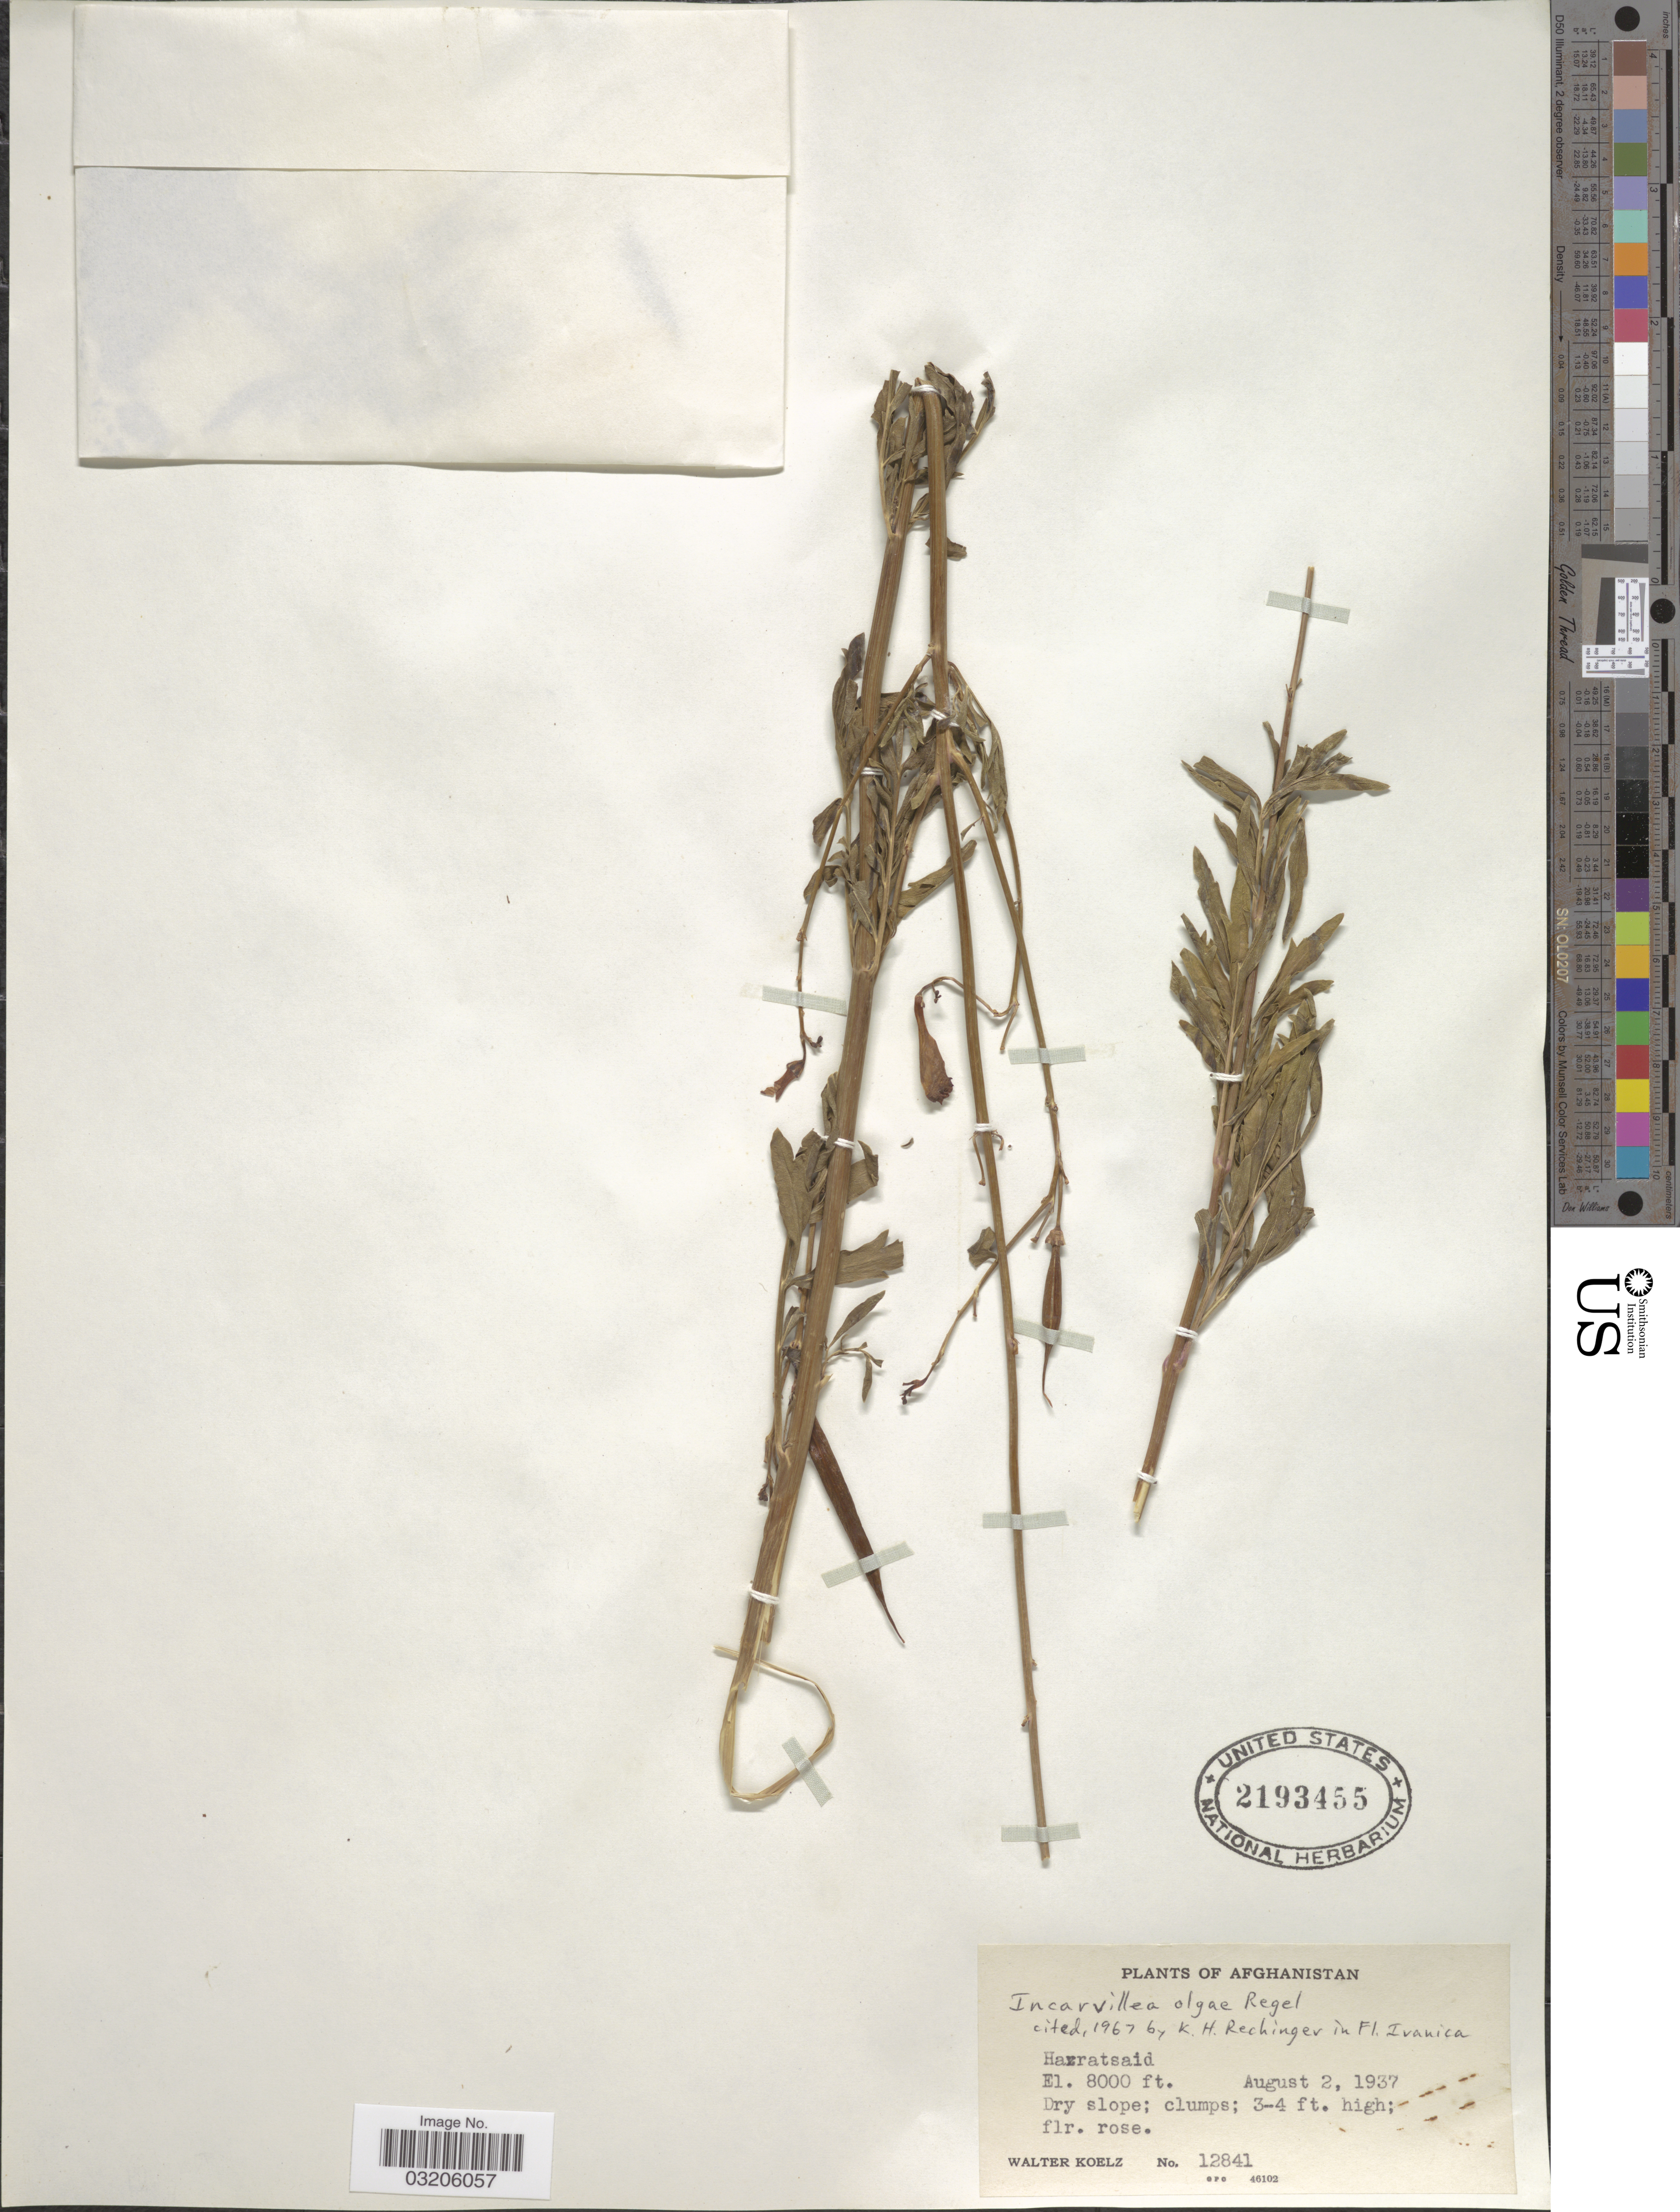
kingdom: Plantae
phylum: Tracheophyta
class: Magnoliopsida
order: Lamiales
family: Bignoniaceae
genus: Incarvillea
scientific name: Incarvillea olgae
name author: Regel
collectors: W. N. Koelz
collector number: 12841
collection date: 1937-08-02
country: Afghanistan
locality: Hazratsaid.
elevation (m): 2438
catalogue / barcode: US 2193455